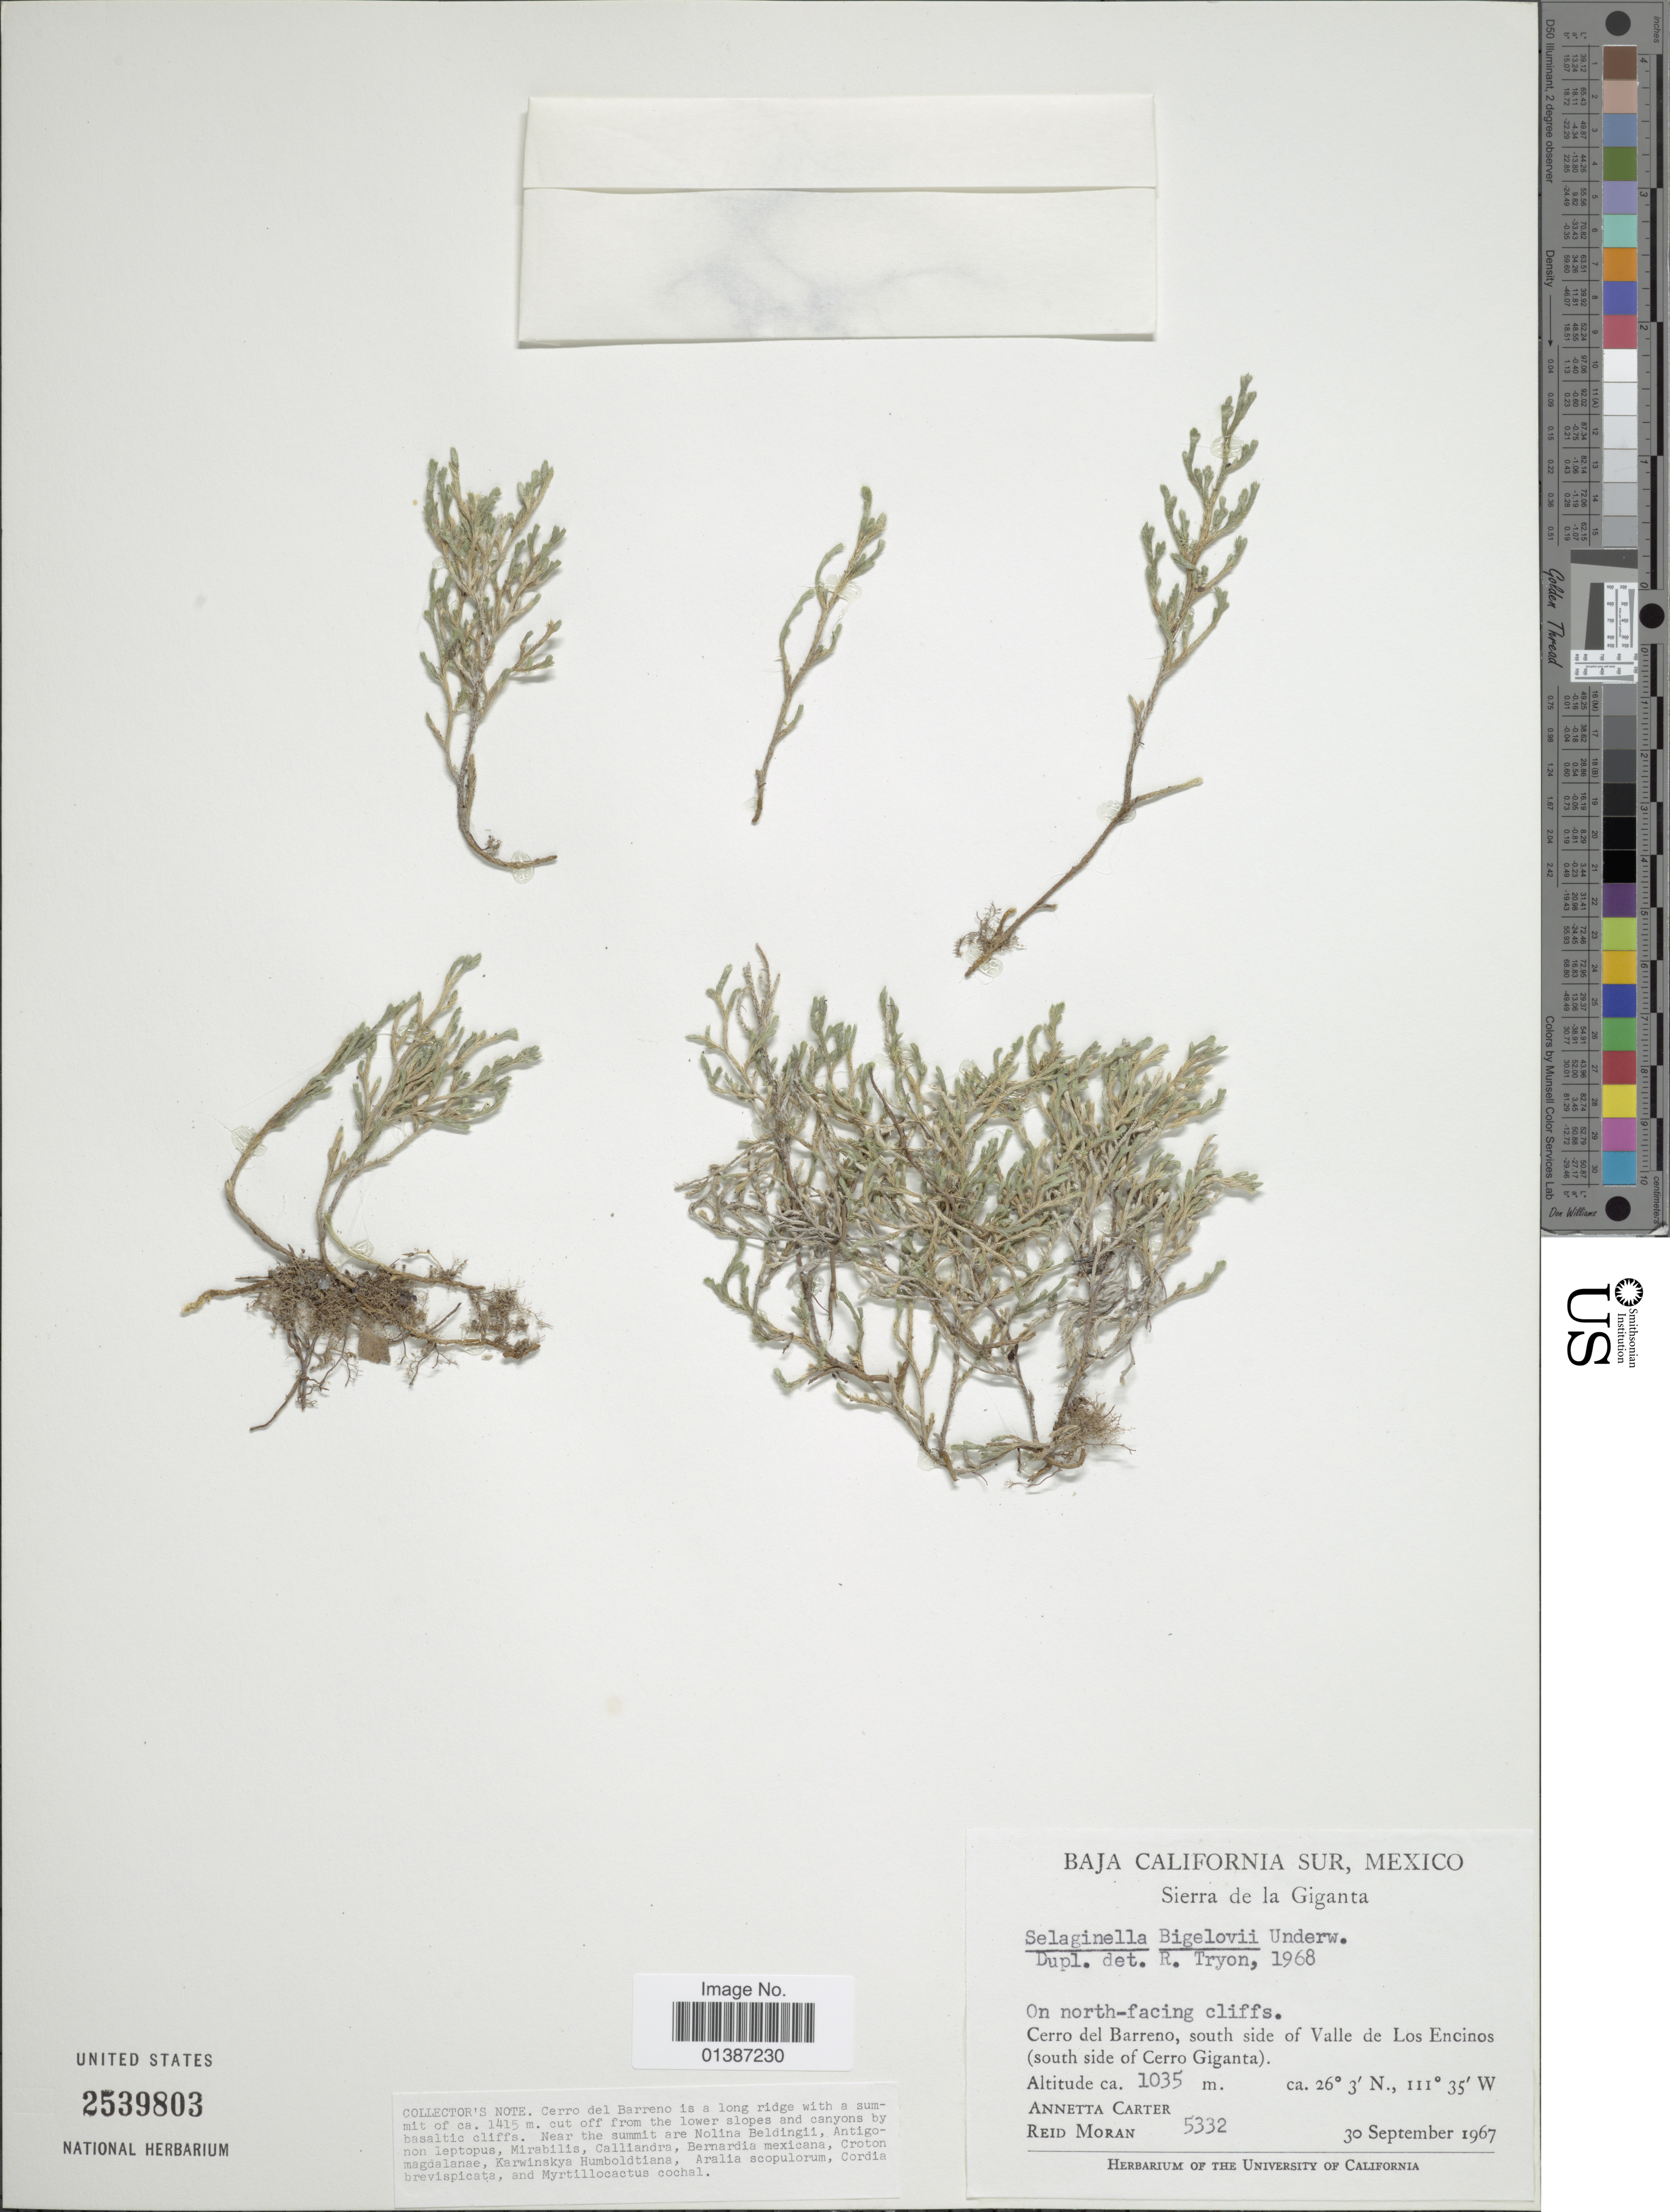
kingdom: Plantae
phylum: Tracheophyta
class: Lycopodiopsida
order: Selaginellales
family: Selaginellaceae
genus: Selaginella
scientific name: Selaginella bigelovii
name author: Underw.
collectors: A. Carter & R. Moran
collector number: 5332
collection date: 1967-09-30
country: Mexico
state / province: Baja California Sur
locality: Sierra de la Giganta, Cerro de Barreno, south side of Valle de Los Encinos (south side of Cerro Giganta)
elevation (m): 1035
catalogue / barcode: US 2539803